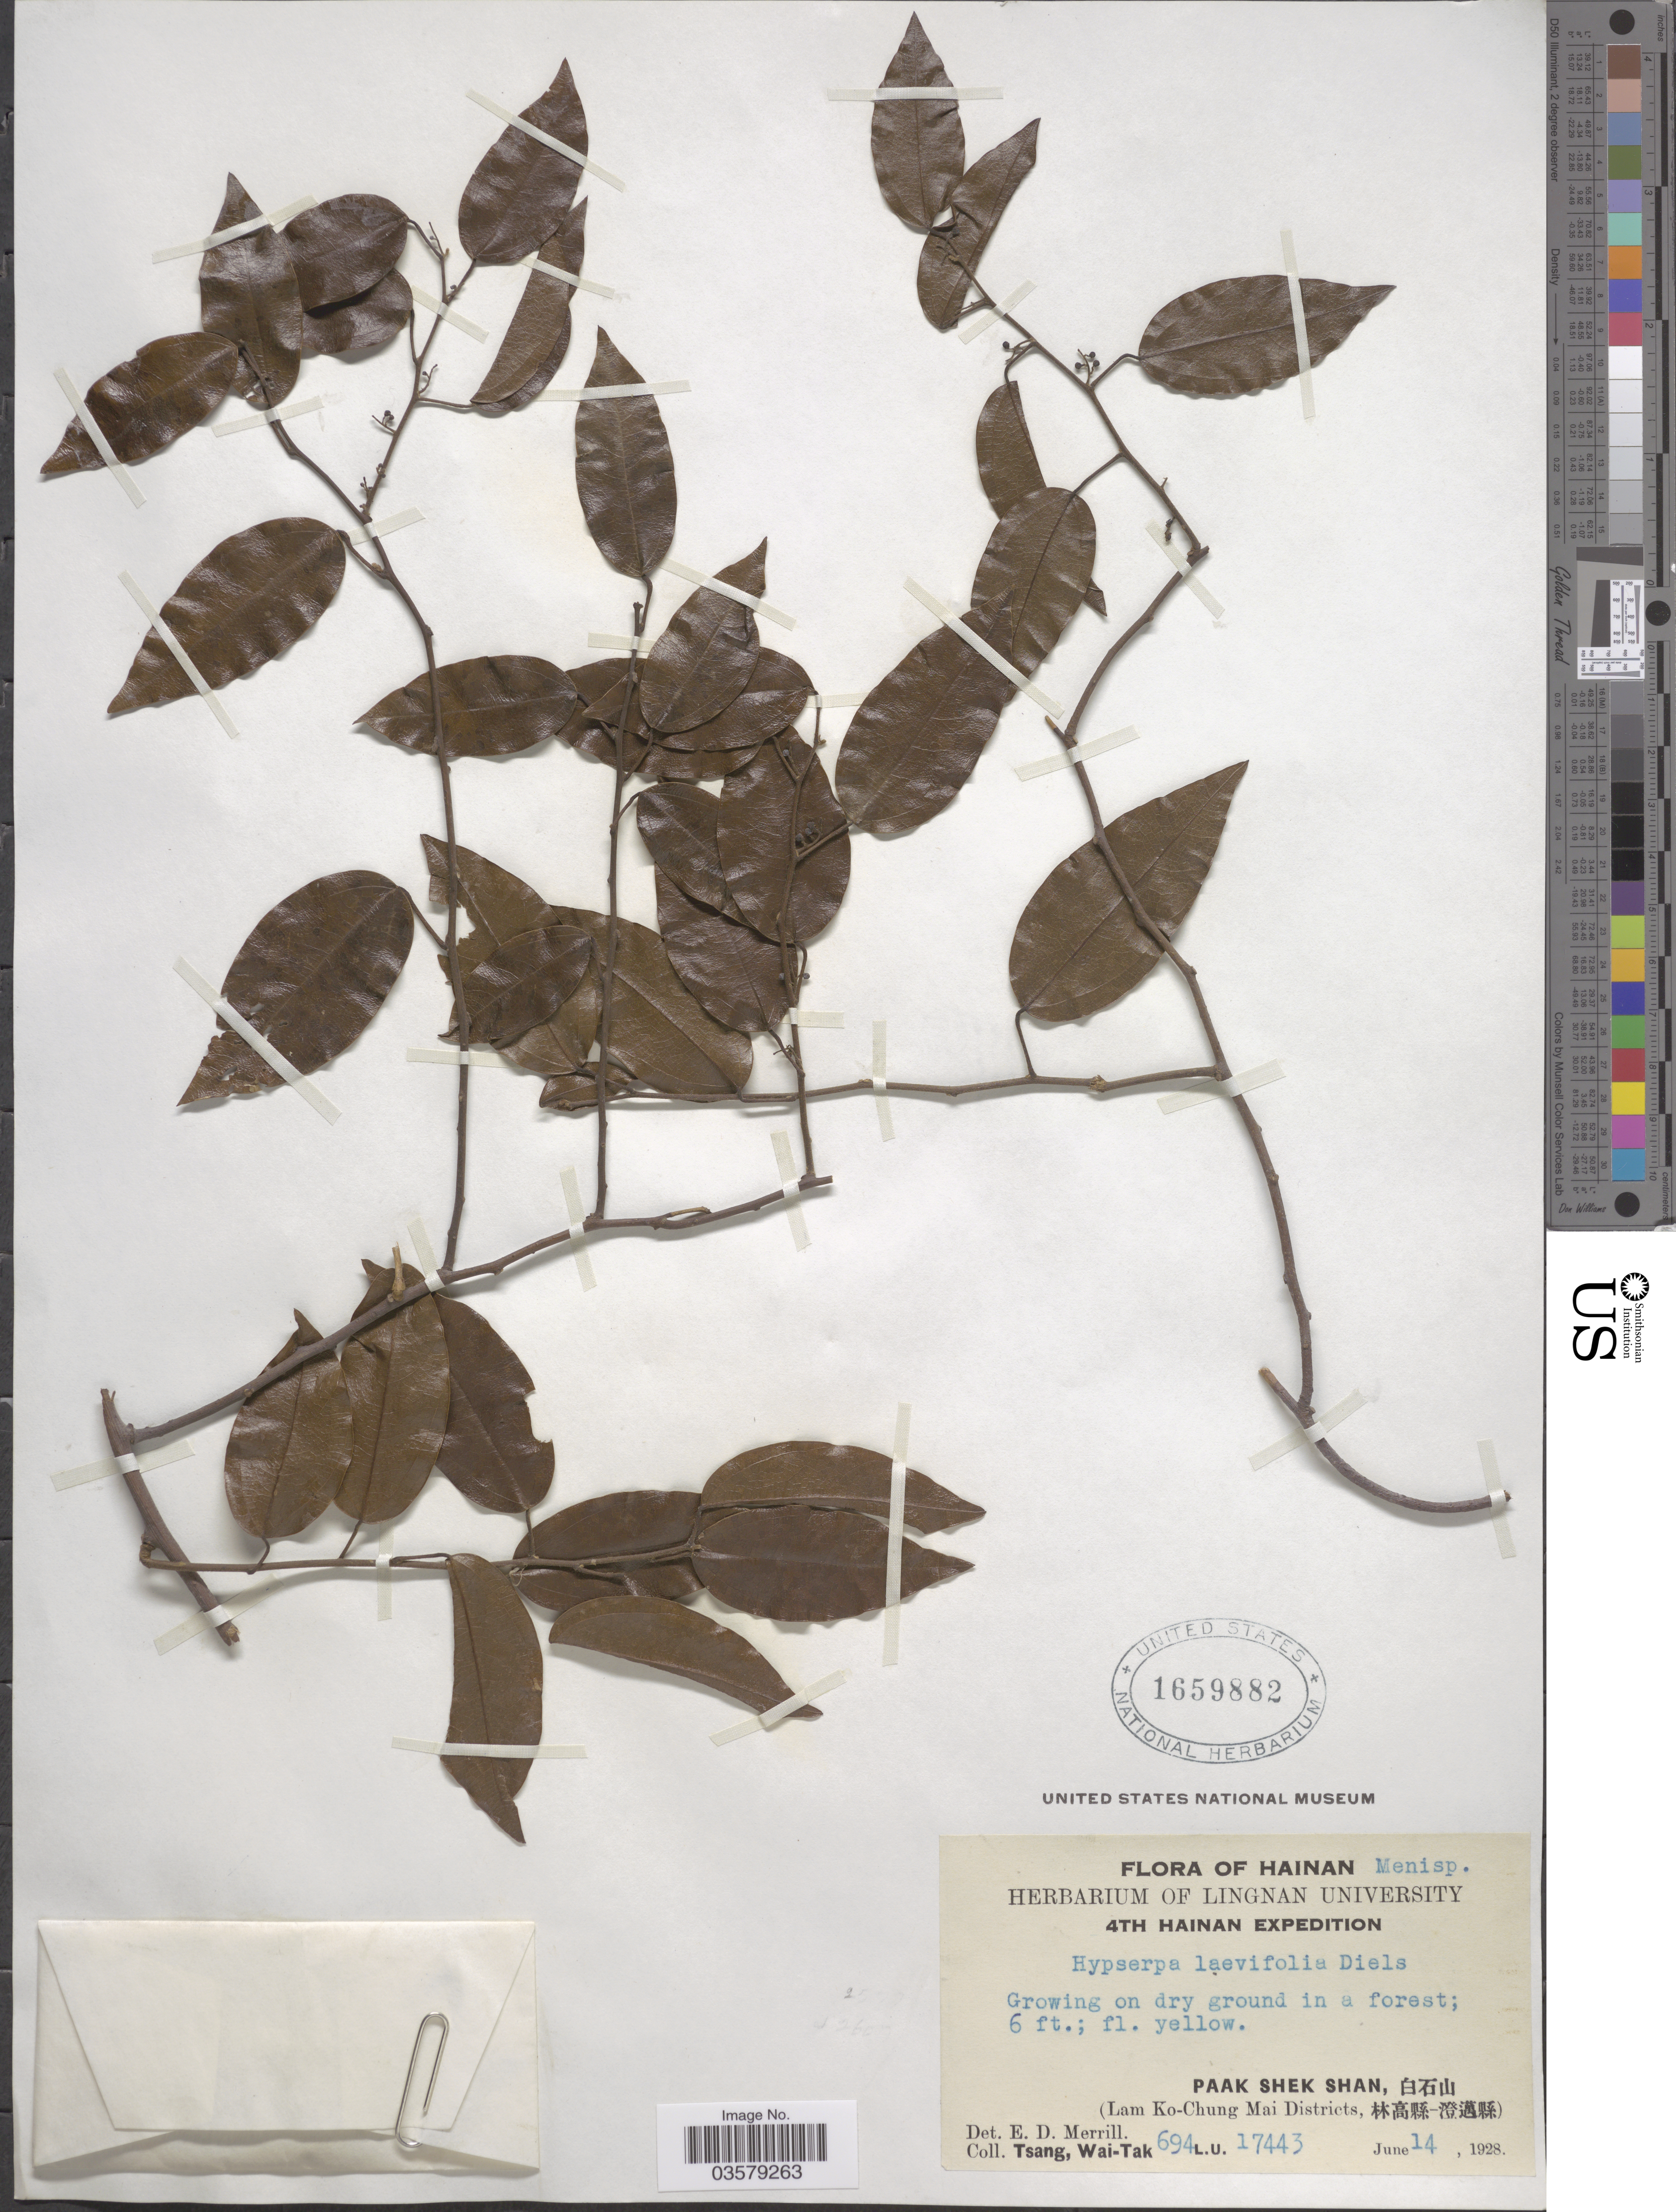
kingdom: Plantae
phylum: Tracheophyta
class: Magnoliopsida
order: Ranunculales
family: Menispermaceae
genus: Hypserpa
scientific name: Hypserpa laevifolia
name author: Diels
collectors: W. T. Tsang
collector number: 694 L.U. 17443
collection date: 1928-06-14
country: China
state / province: Hainan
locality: Paak Shek Shan, X. (Lam Ko-Chung Mai Districts, X).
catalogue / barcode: US 1659882